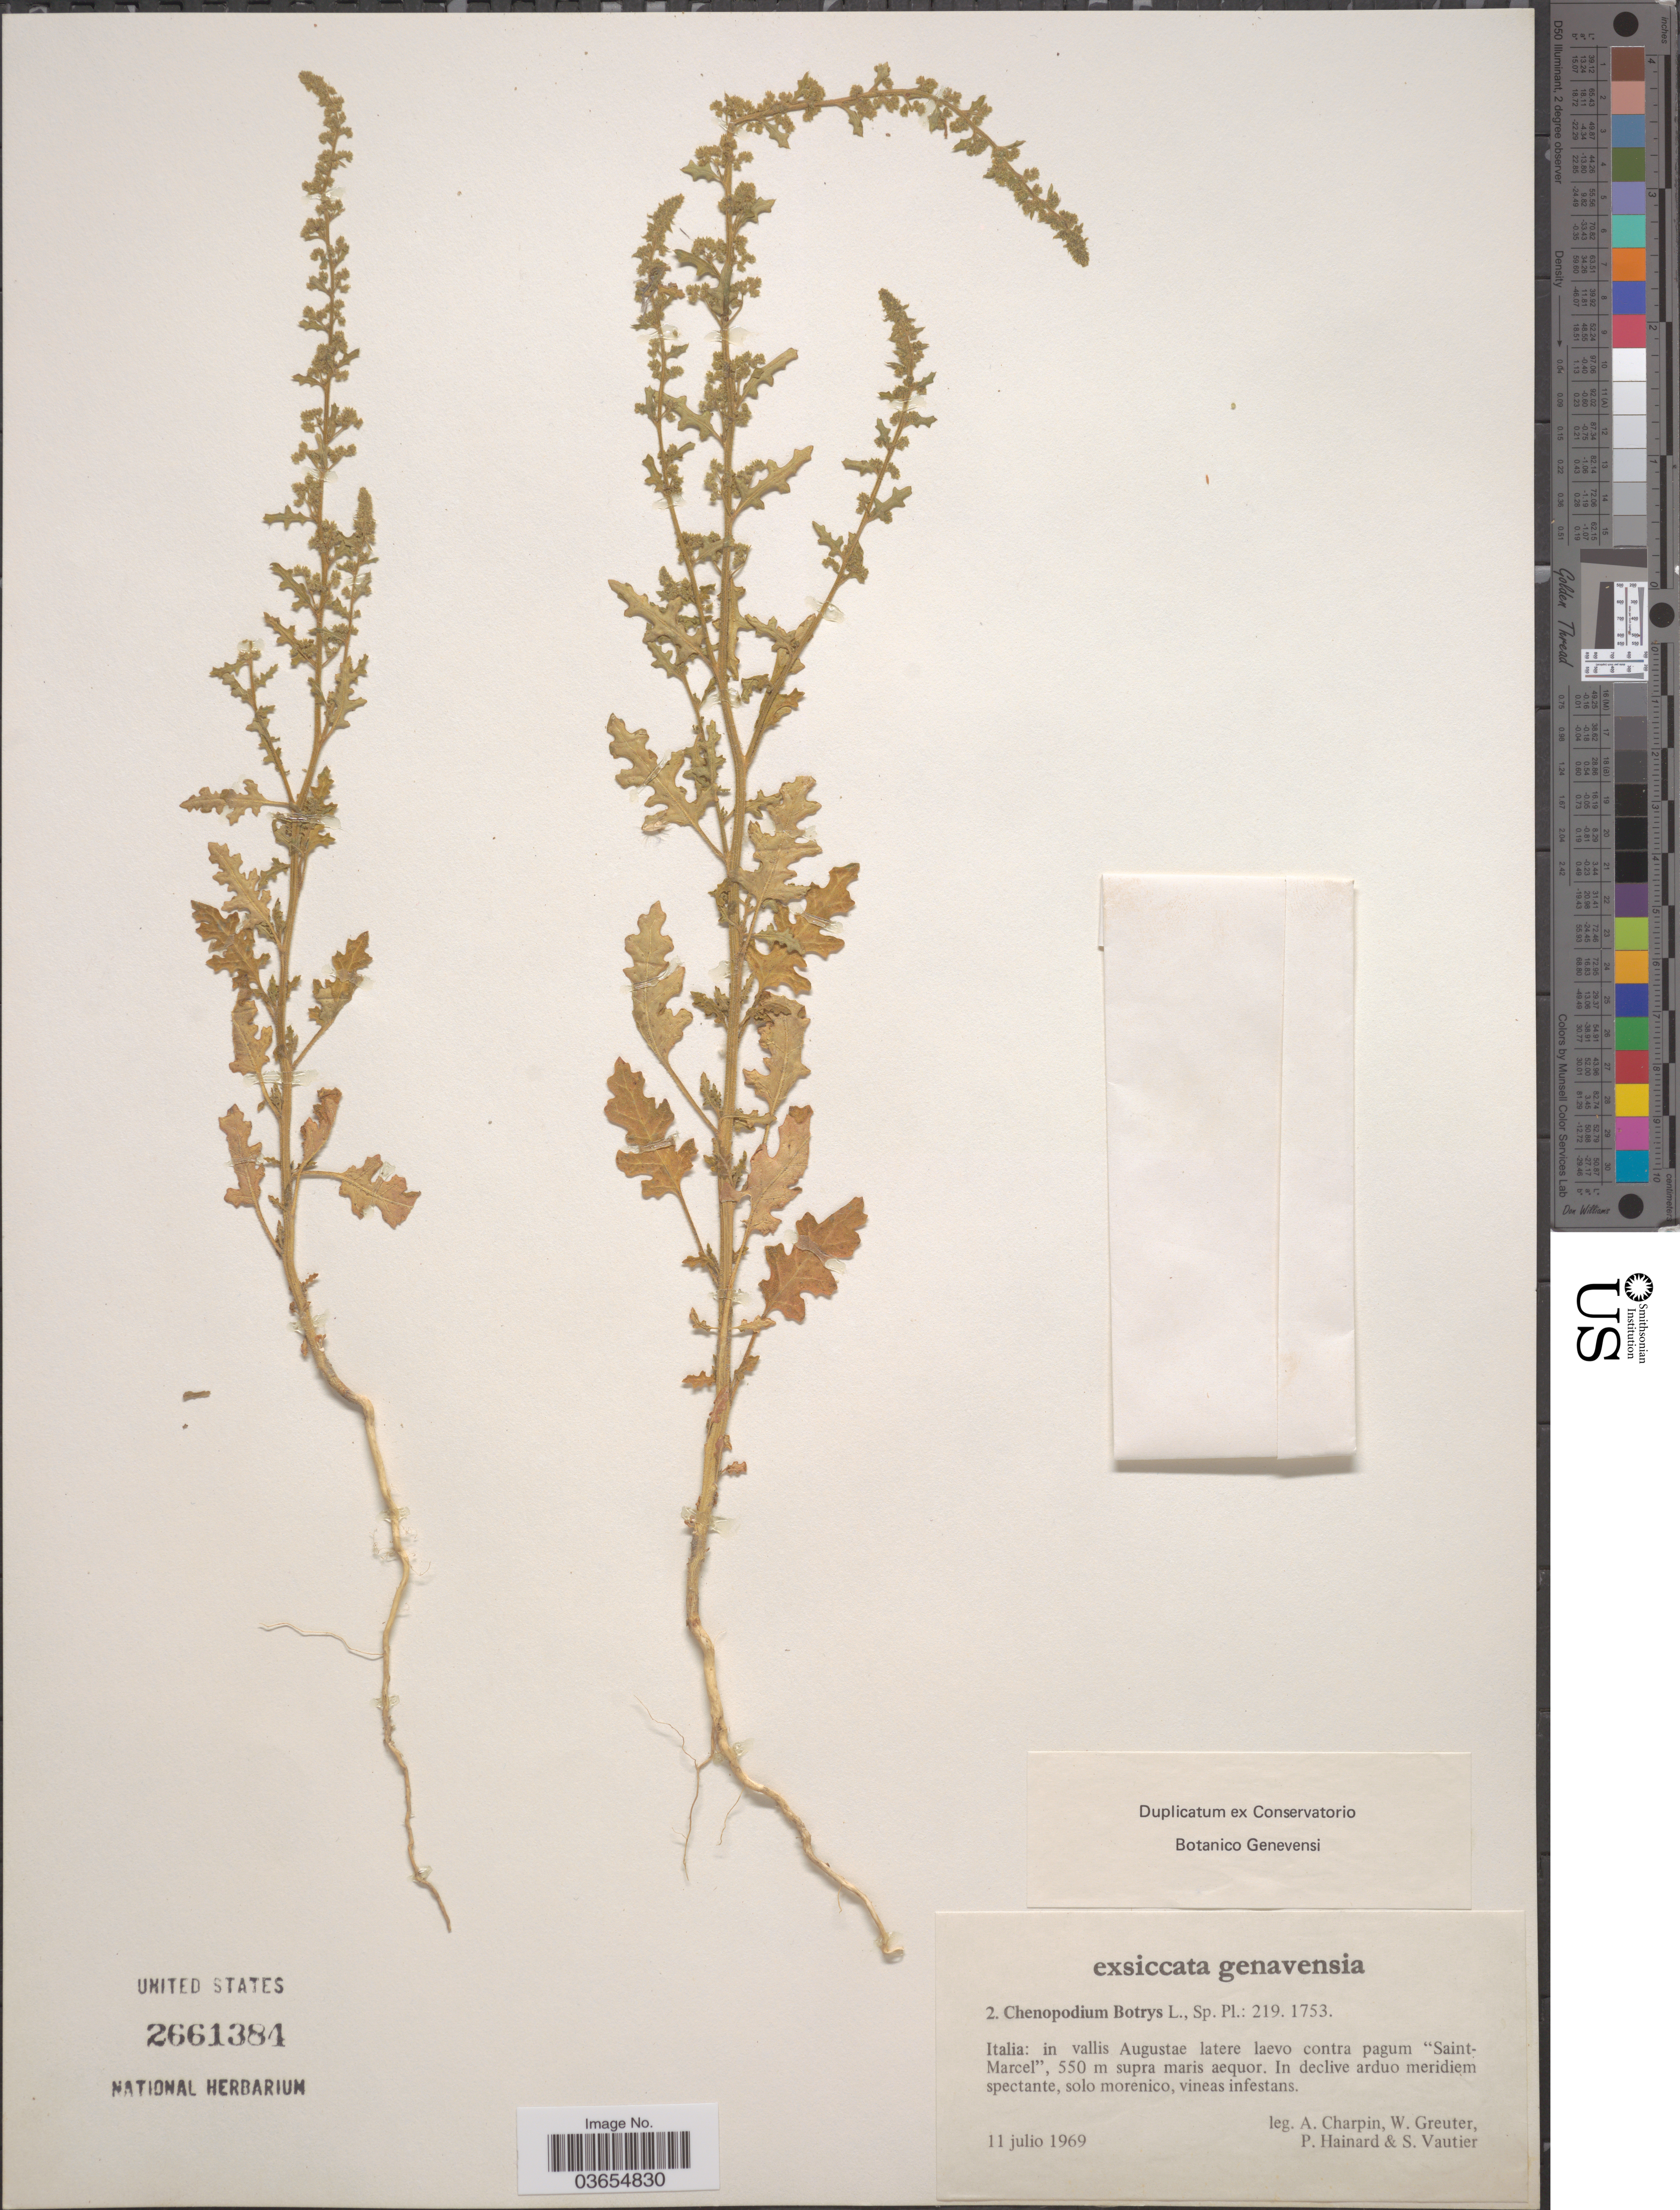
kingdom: Plantae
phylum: Tracheophyta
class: Magnoliopsida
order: Caryophyllales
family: Amaranthaceae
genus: Chenopodium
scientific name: Chenopodium botrys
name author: L.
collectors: A. Charpin, W. Greuter, P. Hainard & S. Vautier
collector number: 2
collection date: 1969-07-11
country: Italy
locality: Italia: in vallis Augustae latere laevo contra pagum "Saint-Marcel".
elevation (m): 550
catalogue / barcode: US 2661384